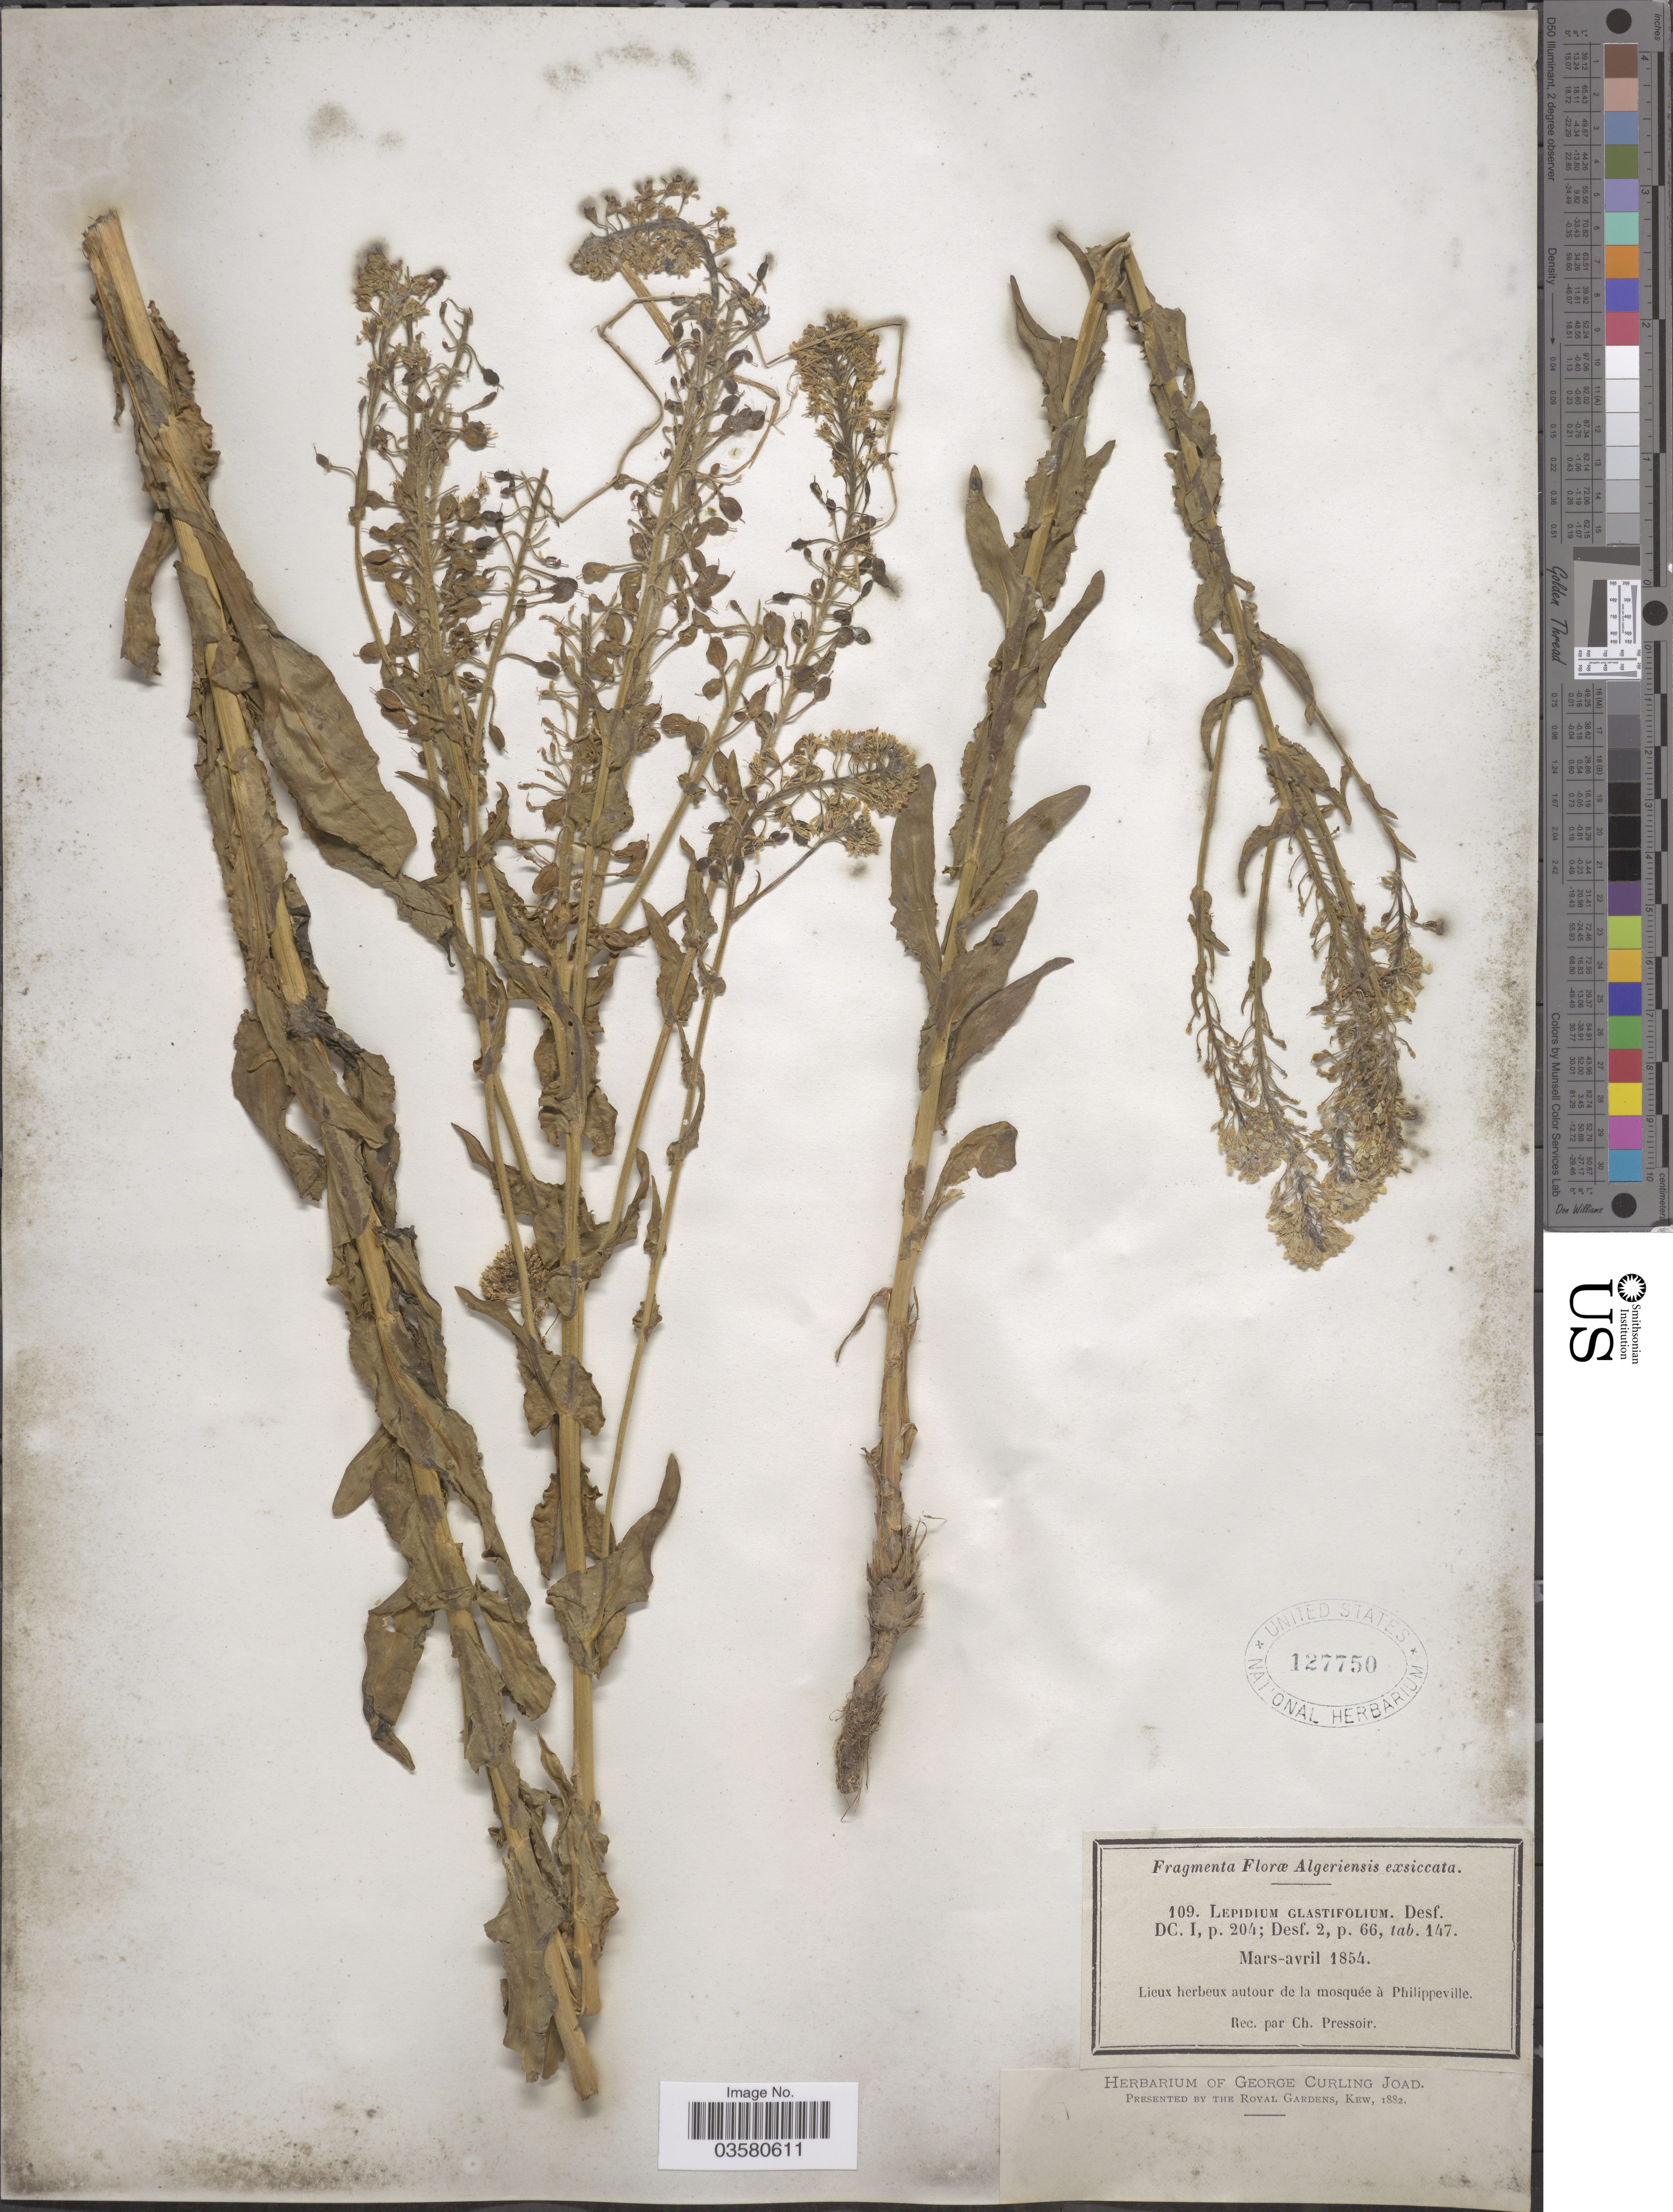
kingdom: Plantae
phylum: Tracheophyta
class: Magnoliopsida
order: Brassicales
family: Brassicaceae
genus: Lepidium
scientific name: Lepidium glastifolium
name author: Desf.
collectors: C. Pressoir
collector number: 109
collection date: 1854-03/1854-04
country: Algeria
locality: Lieux herbeux autour de la mosquée à Philippeville.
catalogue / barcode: US 127750